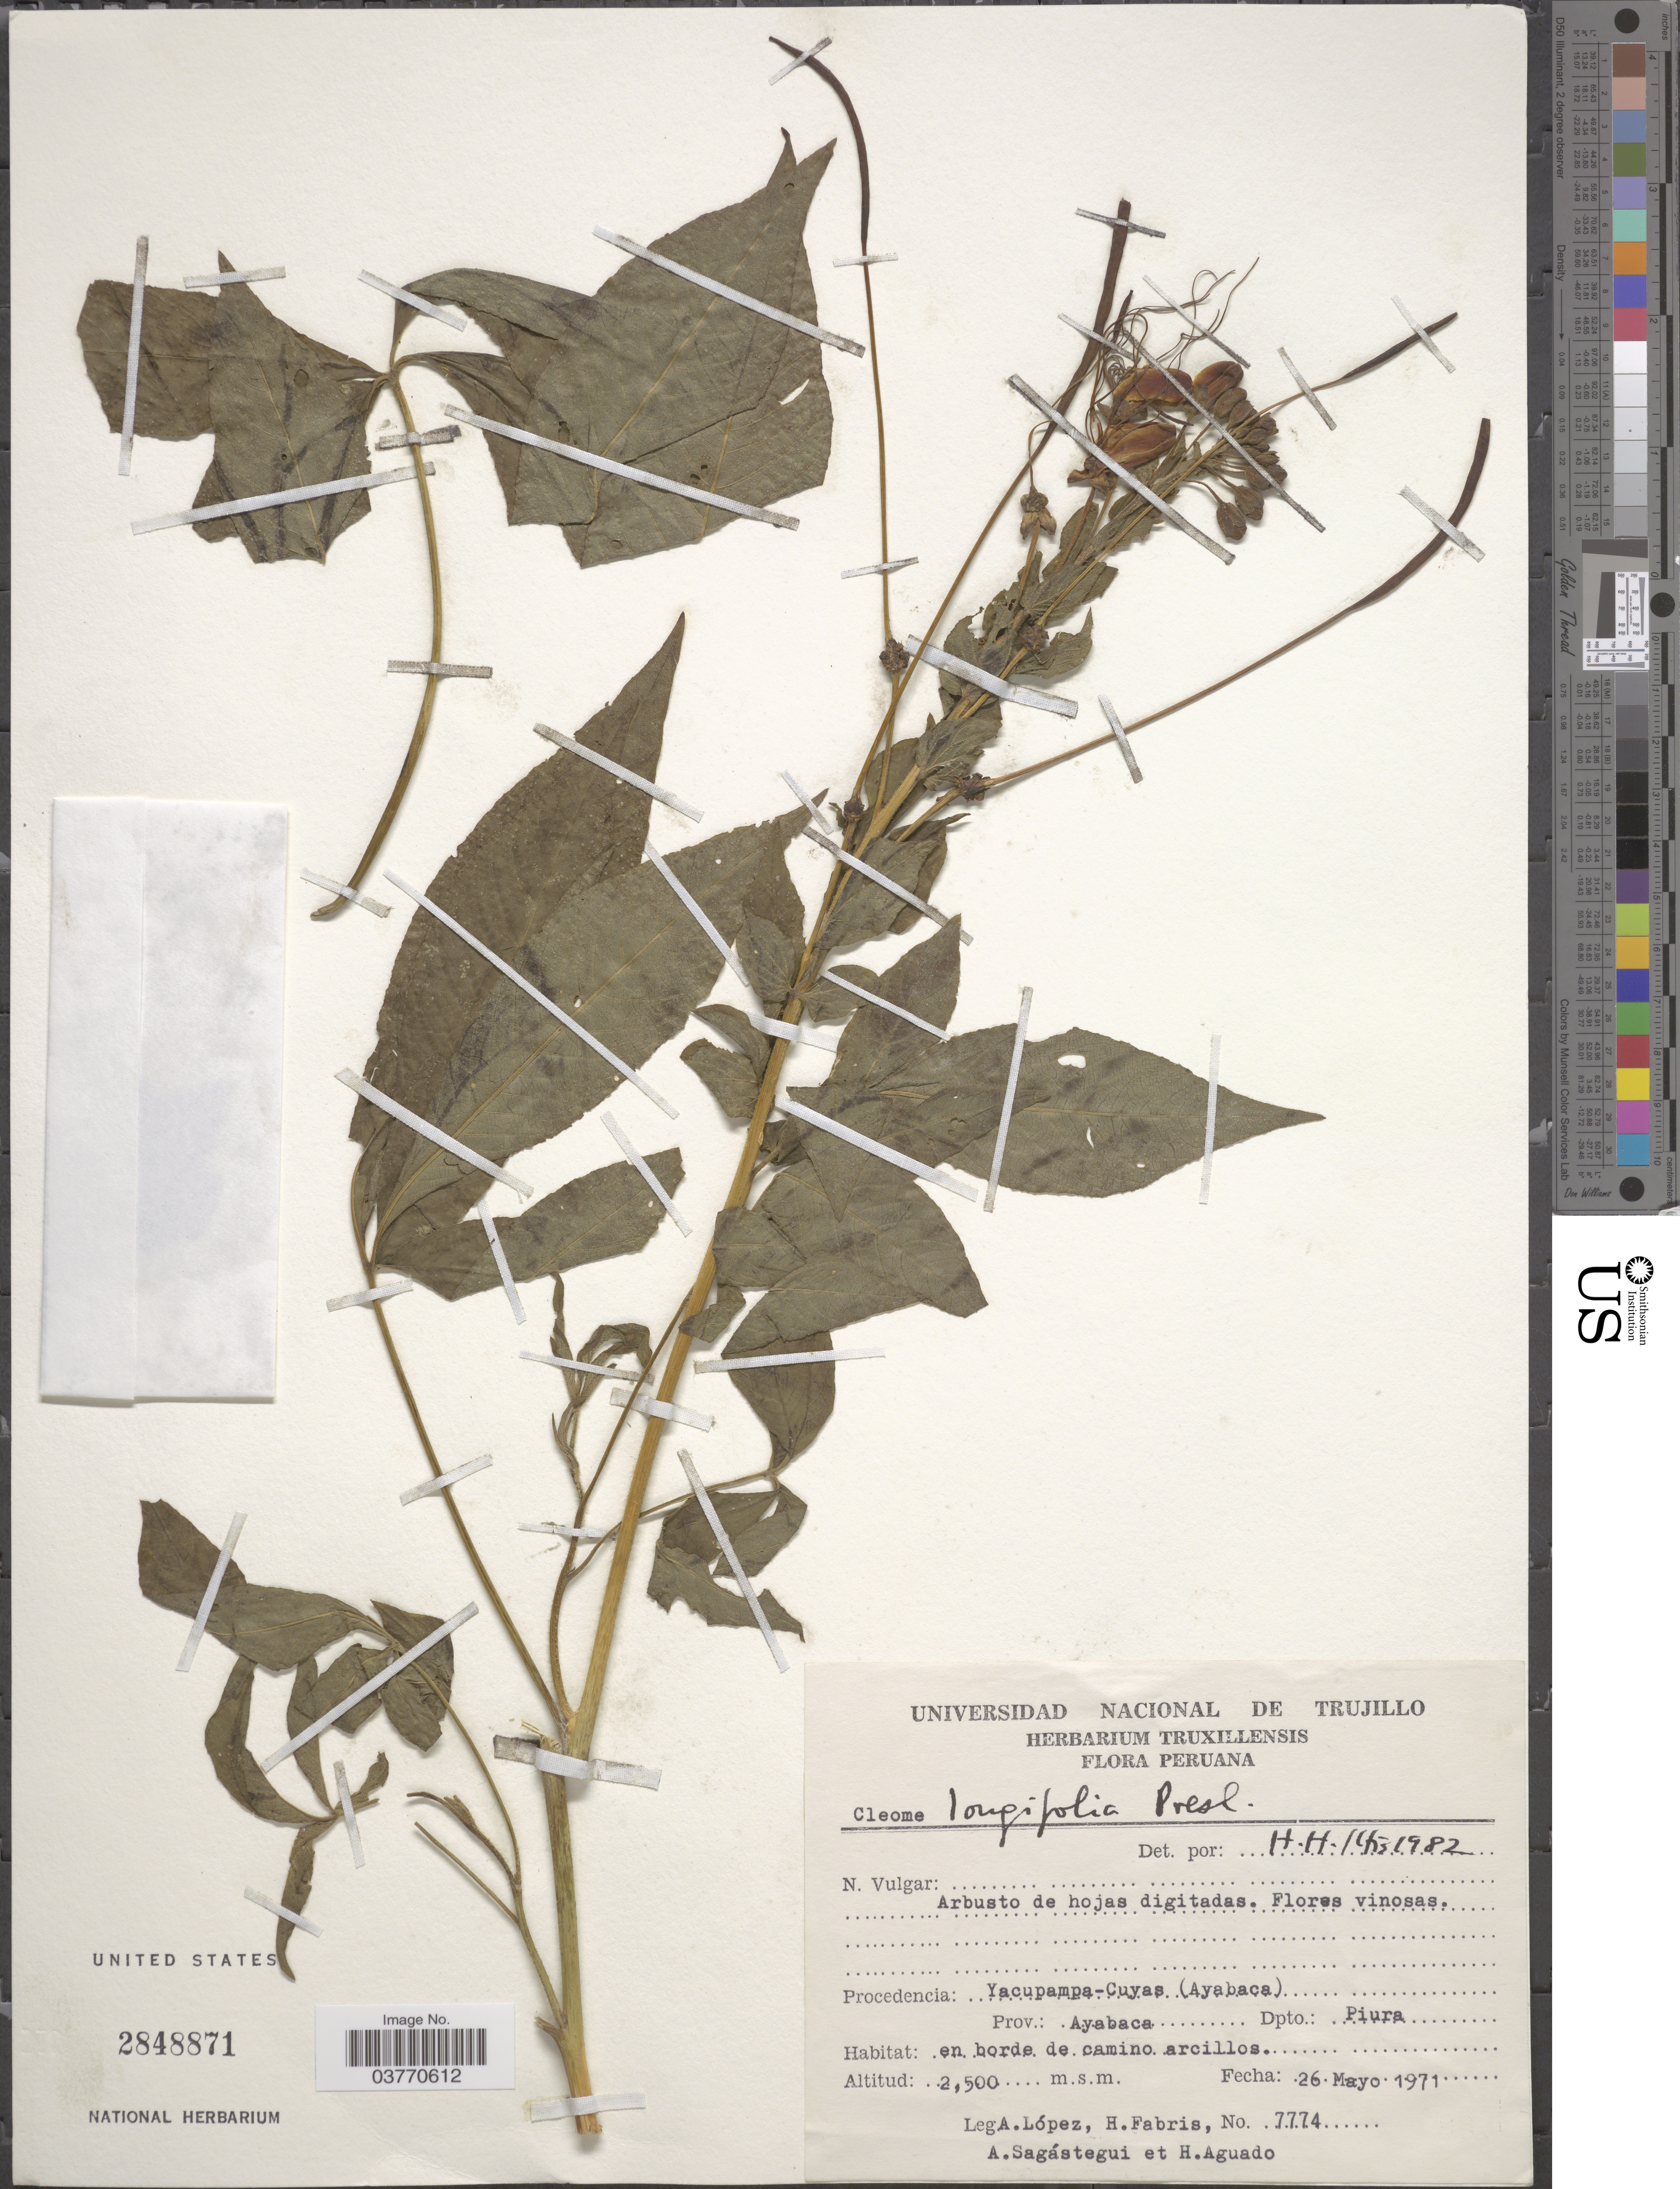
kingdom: Plantae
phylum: Tracheophyta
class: Magnoliopsida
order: Brassicales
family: Cleomaceae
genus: Andinocleome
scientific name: Andinocleome longifolia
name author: (C. Presl) Iltis ex E.M. McGinty & Roalson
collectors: A. López, H. Fabris, A. Sagastegui & H. Aguado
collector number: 7774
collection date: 1971-05-26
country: Peru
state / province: Piura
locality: Procedencia: Yacupampa-Cuyas (Ayabaca). Prov. Ayabaca. Dpto. Piura.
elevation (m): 2500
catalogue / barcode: US 2848871